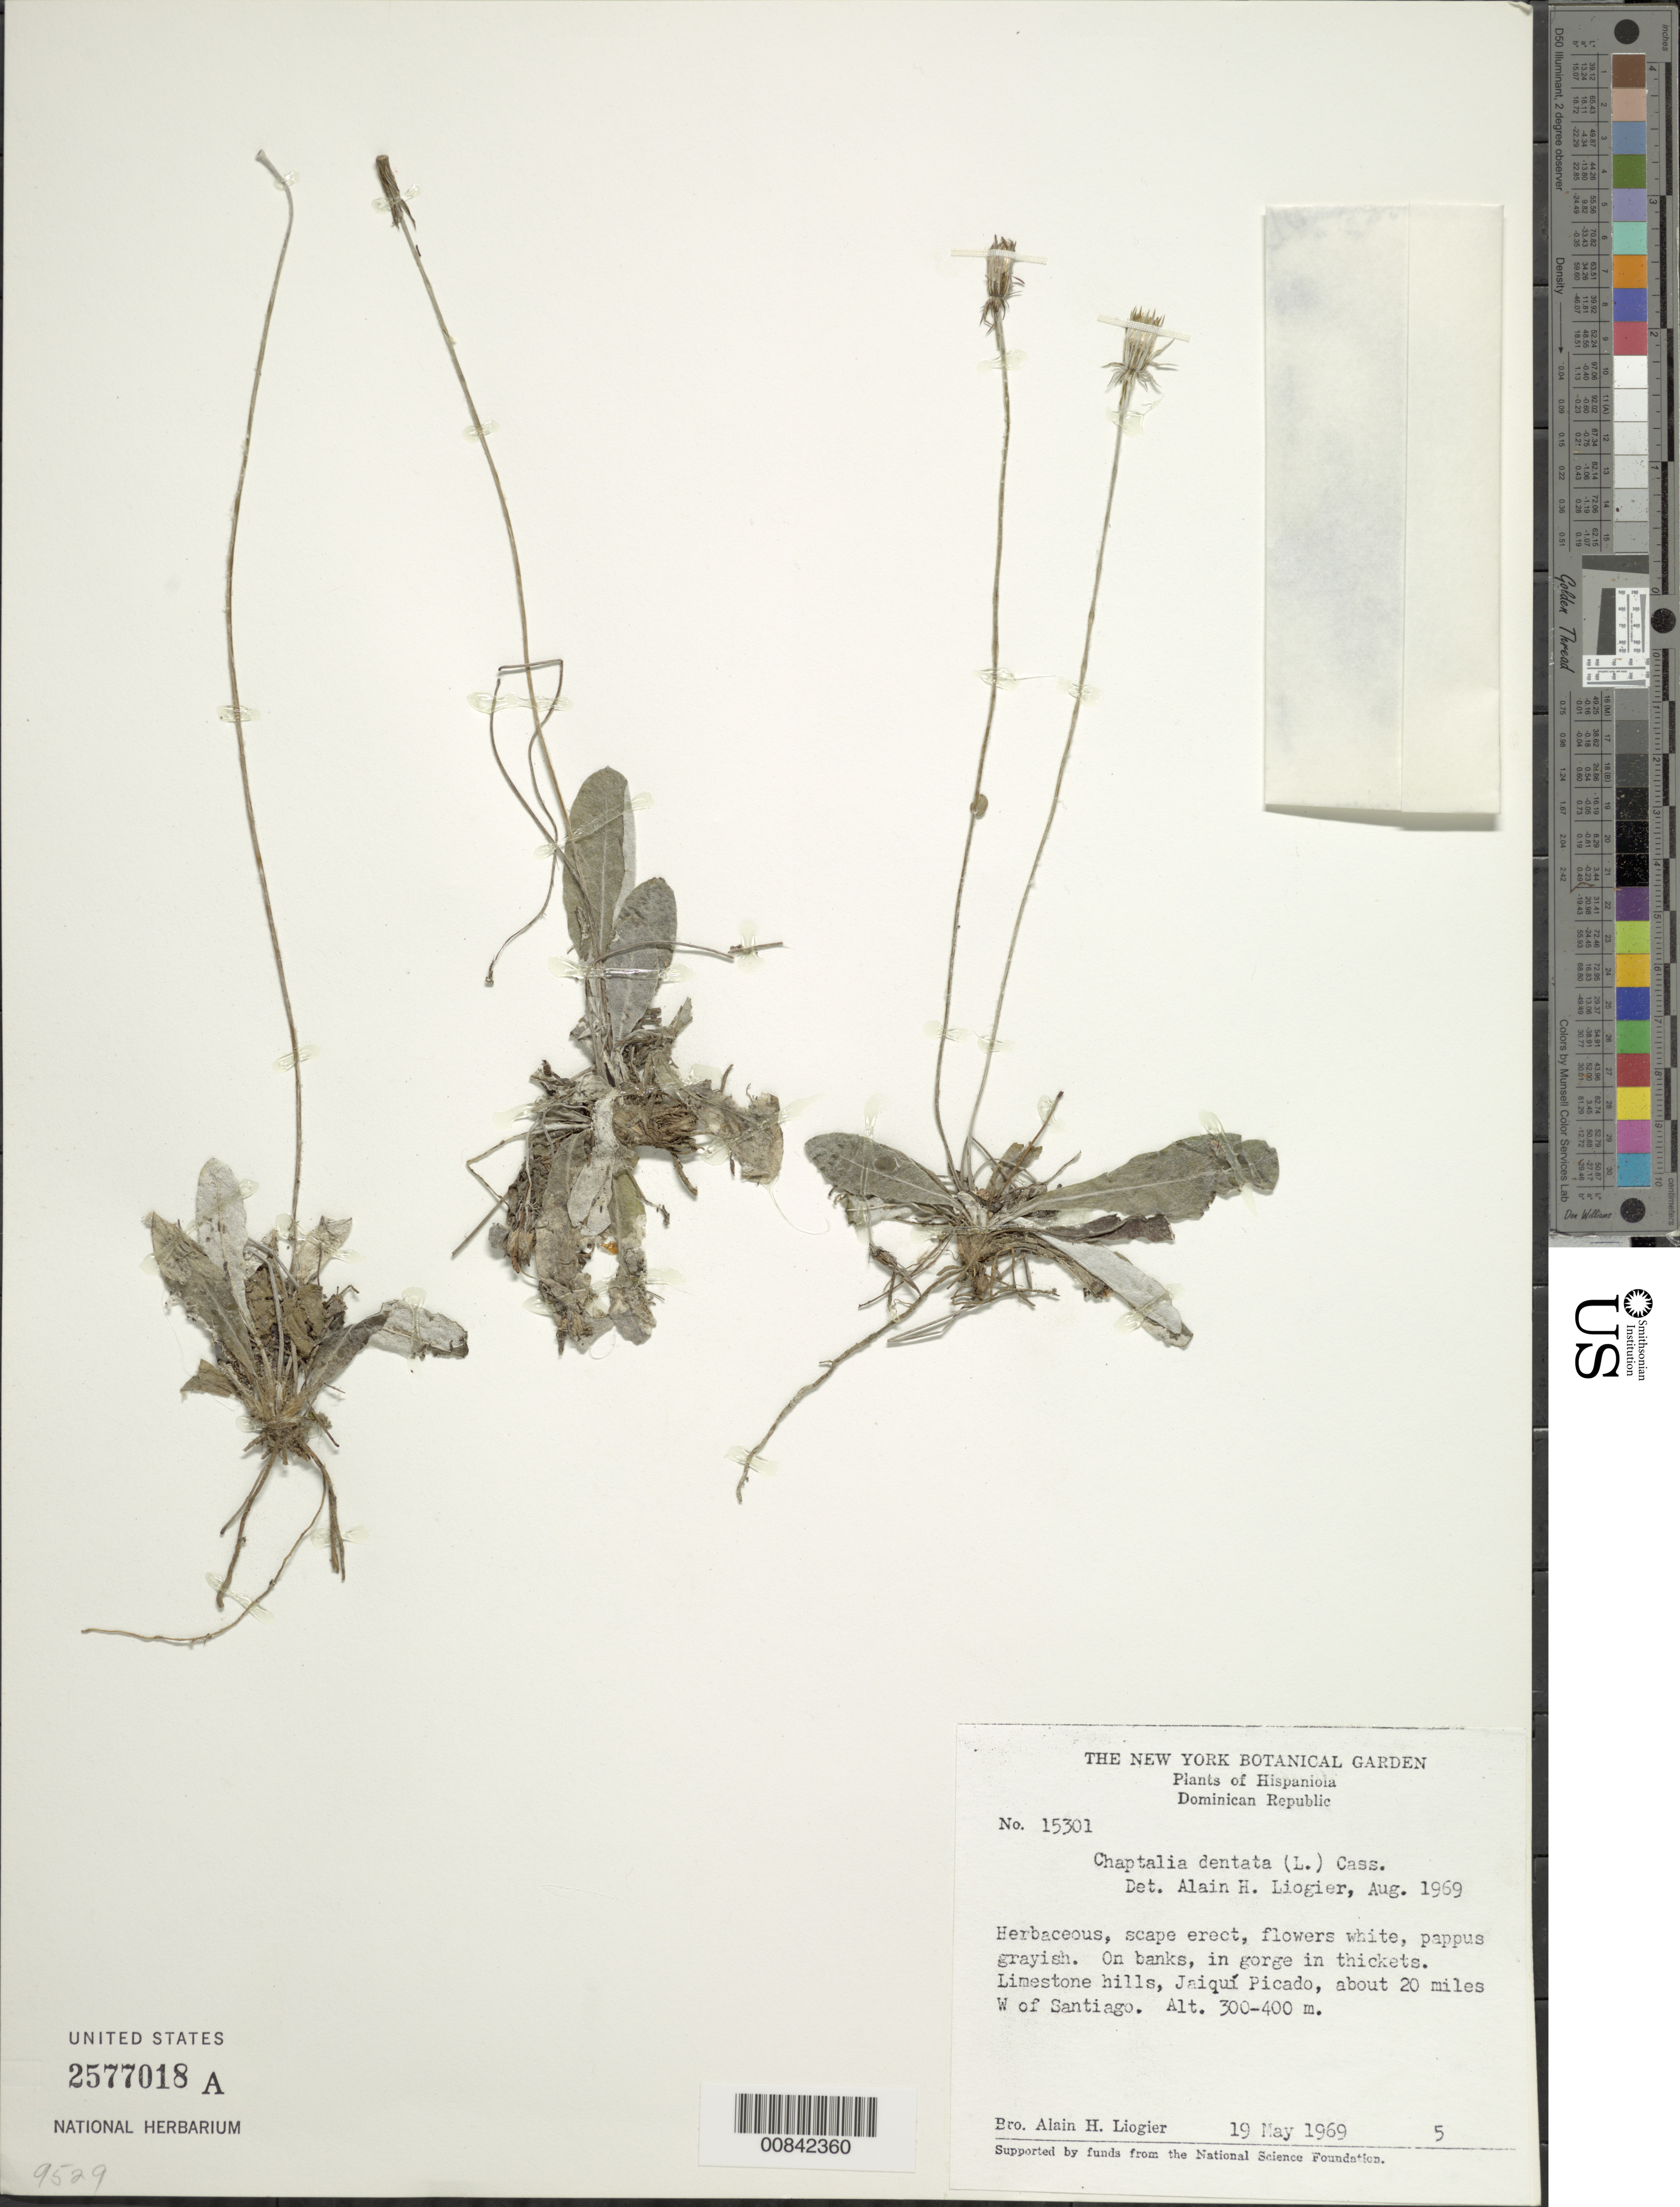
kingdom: Plantae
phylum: Tracheophyta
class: Magnoliopsida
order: Asterales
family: Asteraceae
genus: Chaptalia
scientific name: Chaptalia dentata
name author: (L.) Cass.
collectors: A. H. Liogier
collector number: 15301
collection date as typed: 19 May 1969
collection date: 1969-05-19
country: Dominican Republic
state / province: Santiago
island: Hispaniola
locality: Jaiquí Picado, about 20 miles W of Santiago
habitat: Banks of gorge in thickets on limestone hills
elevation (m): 300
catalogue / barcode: US 2577018